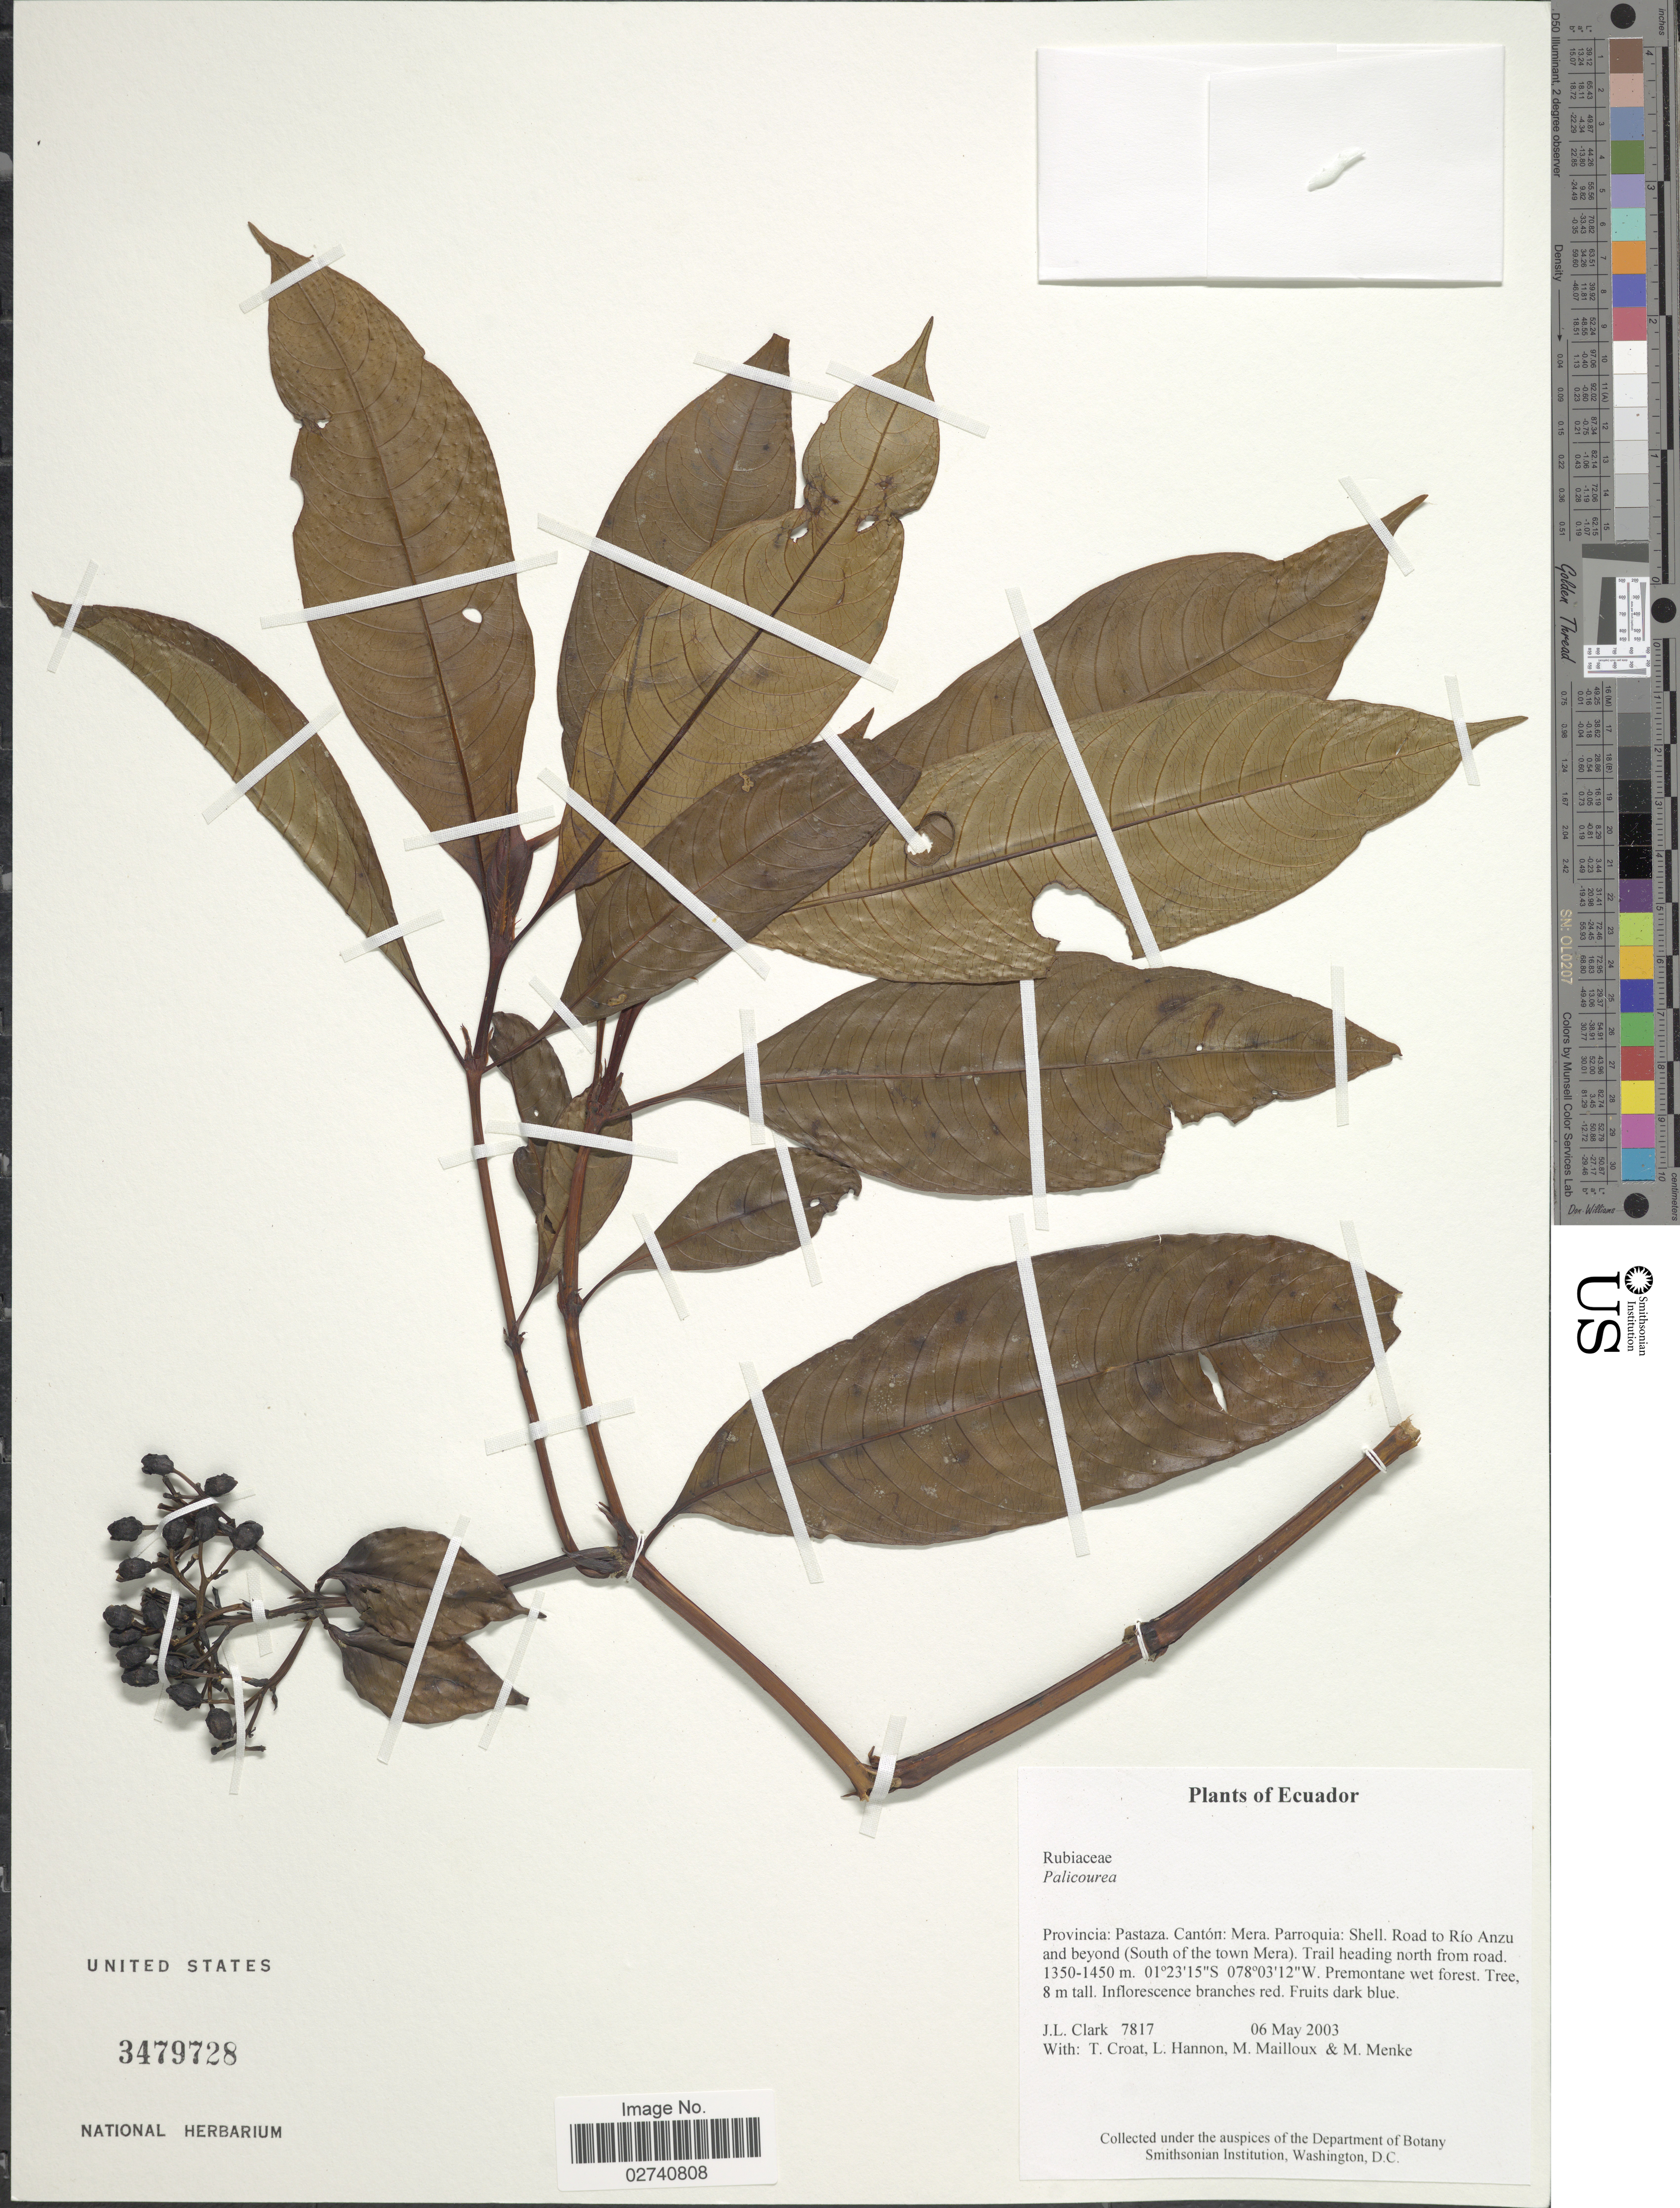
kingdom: Plantae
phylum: Tracheophyta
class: Magnoliopsida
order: Gentianales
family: Rubiaceae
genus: Palicourea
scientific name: Palicourea sp.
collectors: J. F. Clark, T. B. Croat, M. Mailloux & M. Menke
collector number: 7817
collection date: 2003-05-06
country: Ecuador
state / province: Pastaza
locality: Canton: Mera. Parroquia: Shell. Road to Rio Anzu and beyond (South of the town Mera). Trail heading north from road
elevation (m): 1350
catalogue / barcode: US 3479728